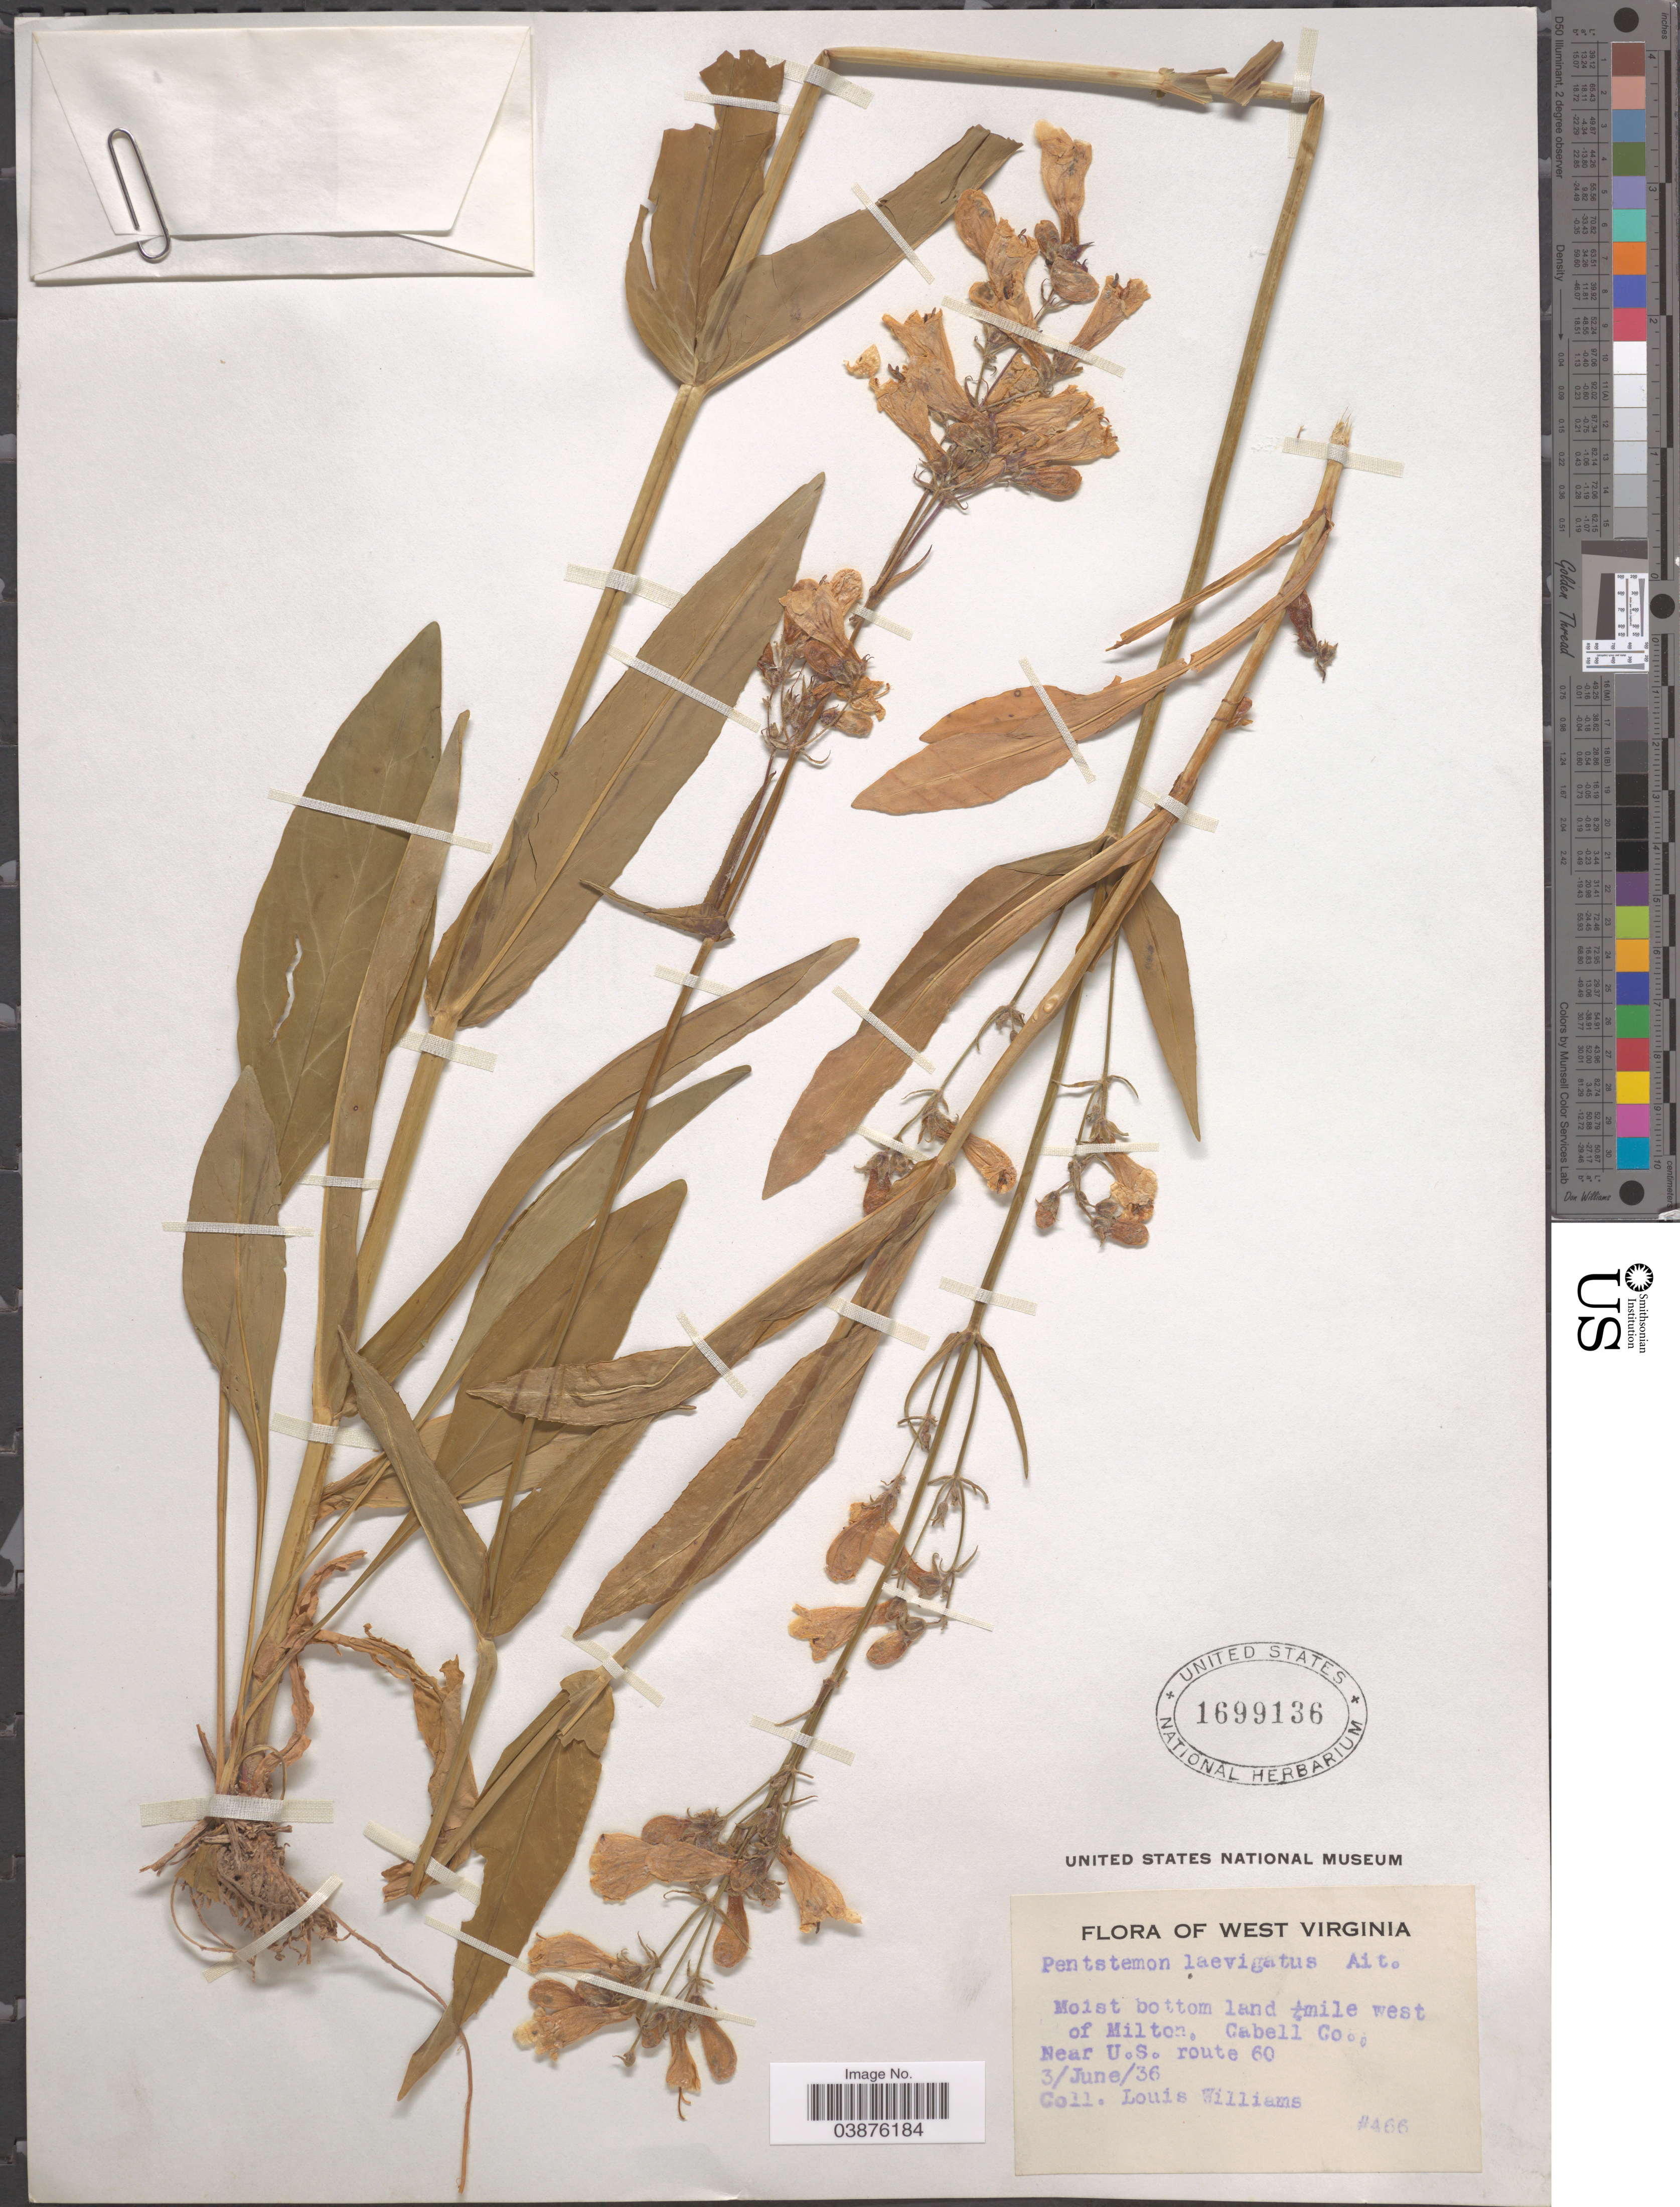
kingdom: Plantae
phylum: Tracheophyta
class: Magnoliopsida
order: Lamiales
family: Plantaginaceae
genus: Penstemon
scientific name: Penstemon laevigatus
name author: Aiton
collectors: L. G. Williams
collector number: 466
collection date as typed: Transcribed d/m/y: 3/6/36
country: United States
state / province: West Virginia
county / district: Cabell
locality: Moist bottom land 1/4 mile west of Milton. Cabell Co. Near U.S. route 60.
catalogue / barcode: US 1699136